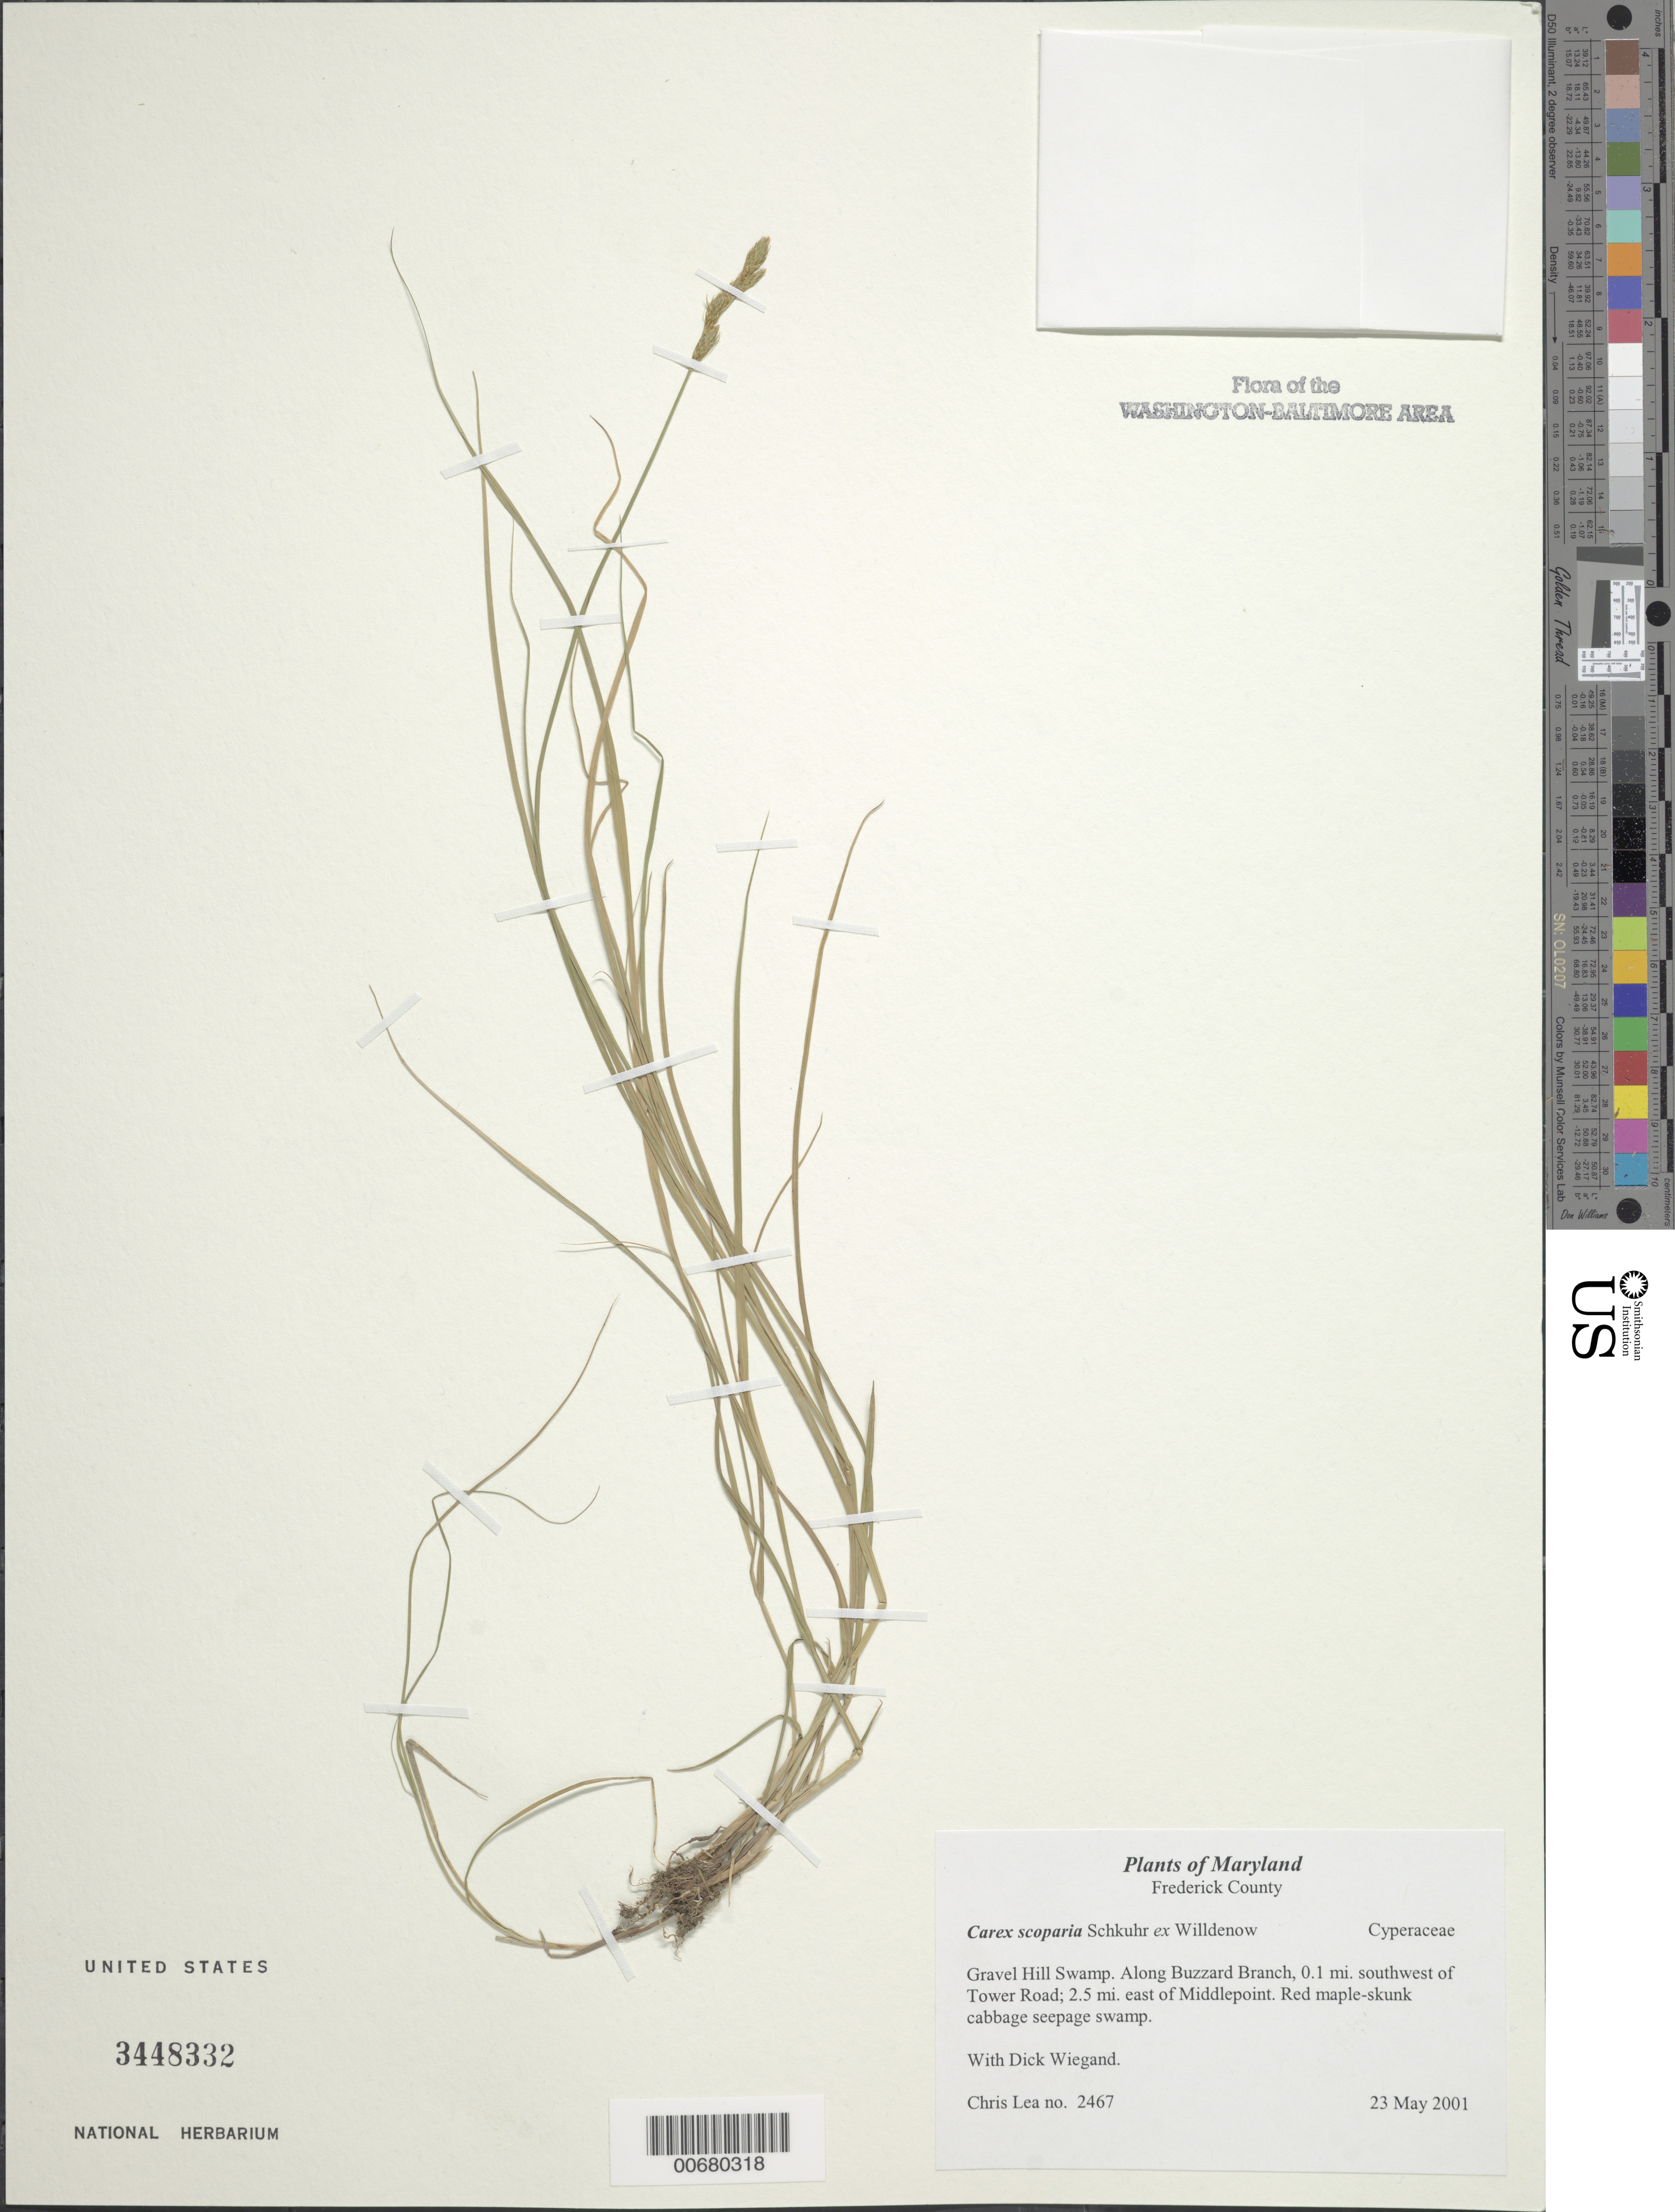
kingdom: Plantae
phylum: Tracheophyta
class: Liliopsida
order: Poales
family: Cyperaceae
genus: Carex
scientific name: Carex scoparia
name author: Schkuhr ex Willd.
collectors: C. Lea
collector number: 2467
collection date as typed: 23 May 2001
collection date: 2001-05-23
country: United States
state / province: Maryland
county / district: Frederick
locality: Gravel Hill Swamp. Along Buzzard Branch, 0.1 mi. southwest of Tower Road; 2.5 mi. east of Middlepoint.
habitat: Red maple - skunk cabbage seepage swamp.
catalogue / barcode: US 3448332